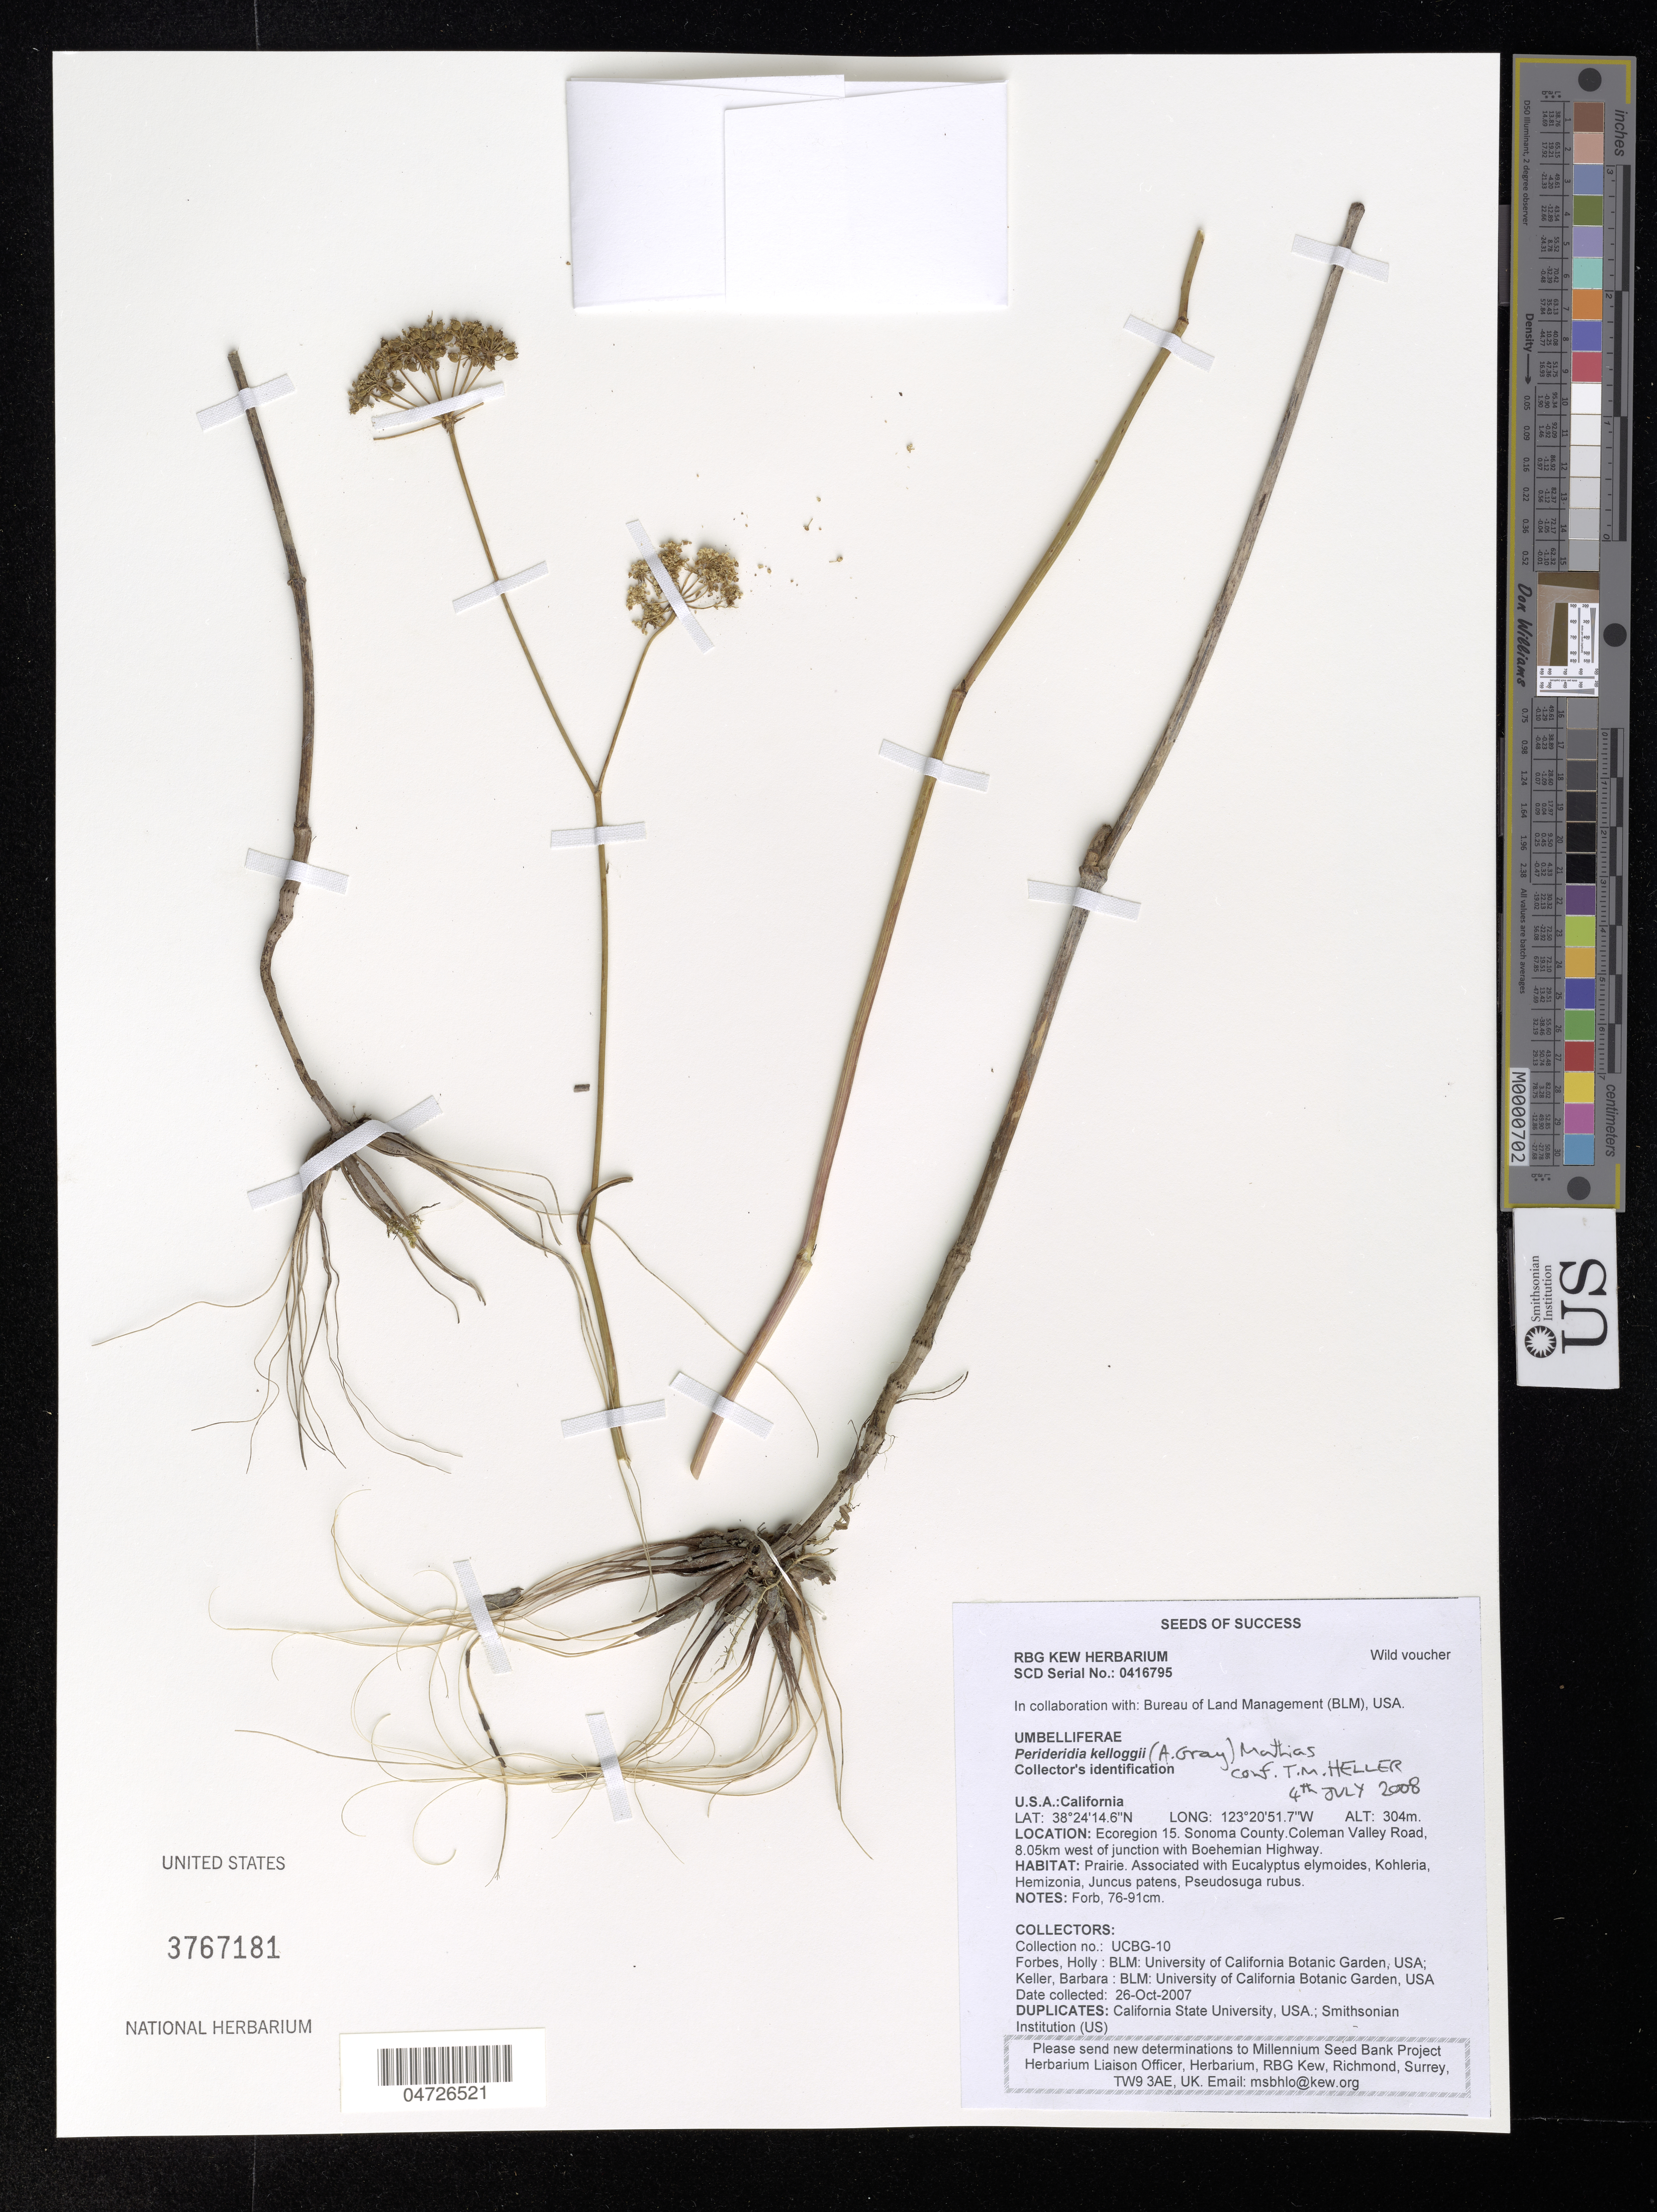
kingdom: Plantae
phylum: Tracheophyta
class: Magnoliopsida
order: Apiales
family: Apiaceae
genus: Perideridia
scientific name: Perideridia kelloggii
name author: (A. Gray) Mathias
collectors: H. Forbes & B. Keller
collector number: UCBG-10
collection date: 2007-10-26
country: United States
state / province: California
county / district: Sonoma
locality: Ecoregion 15. Sonoma County. Coleman Valley Road, 8.05km west of junction with Boehemian Highway.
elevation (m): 304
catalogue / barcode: US 3767181